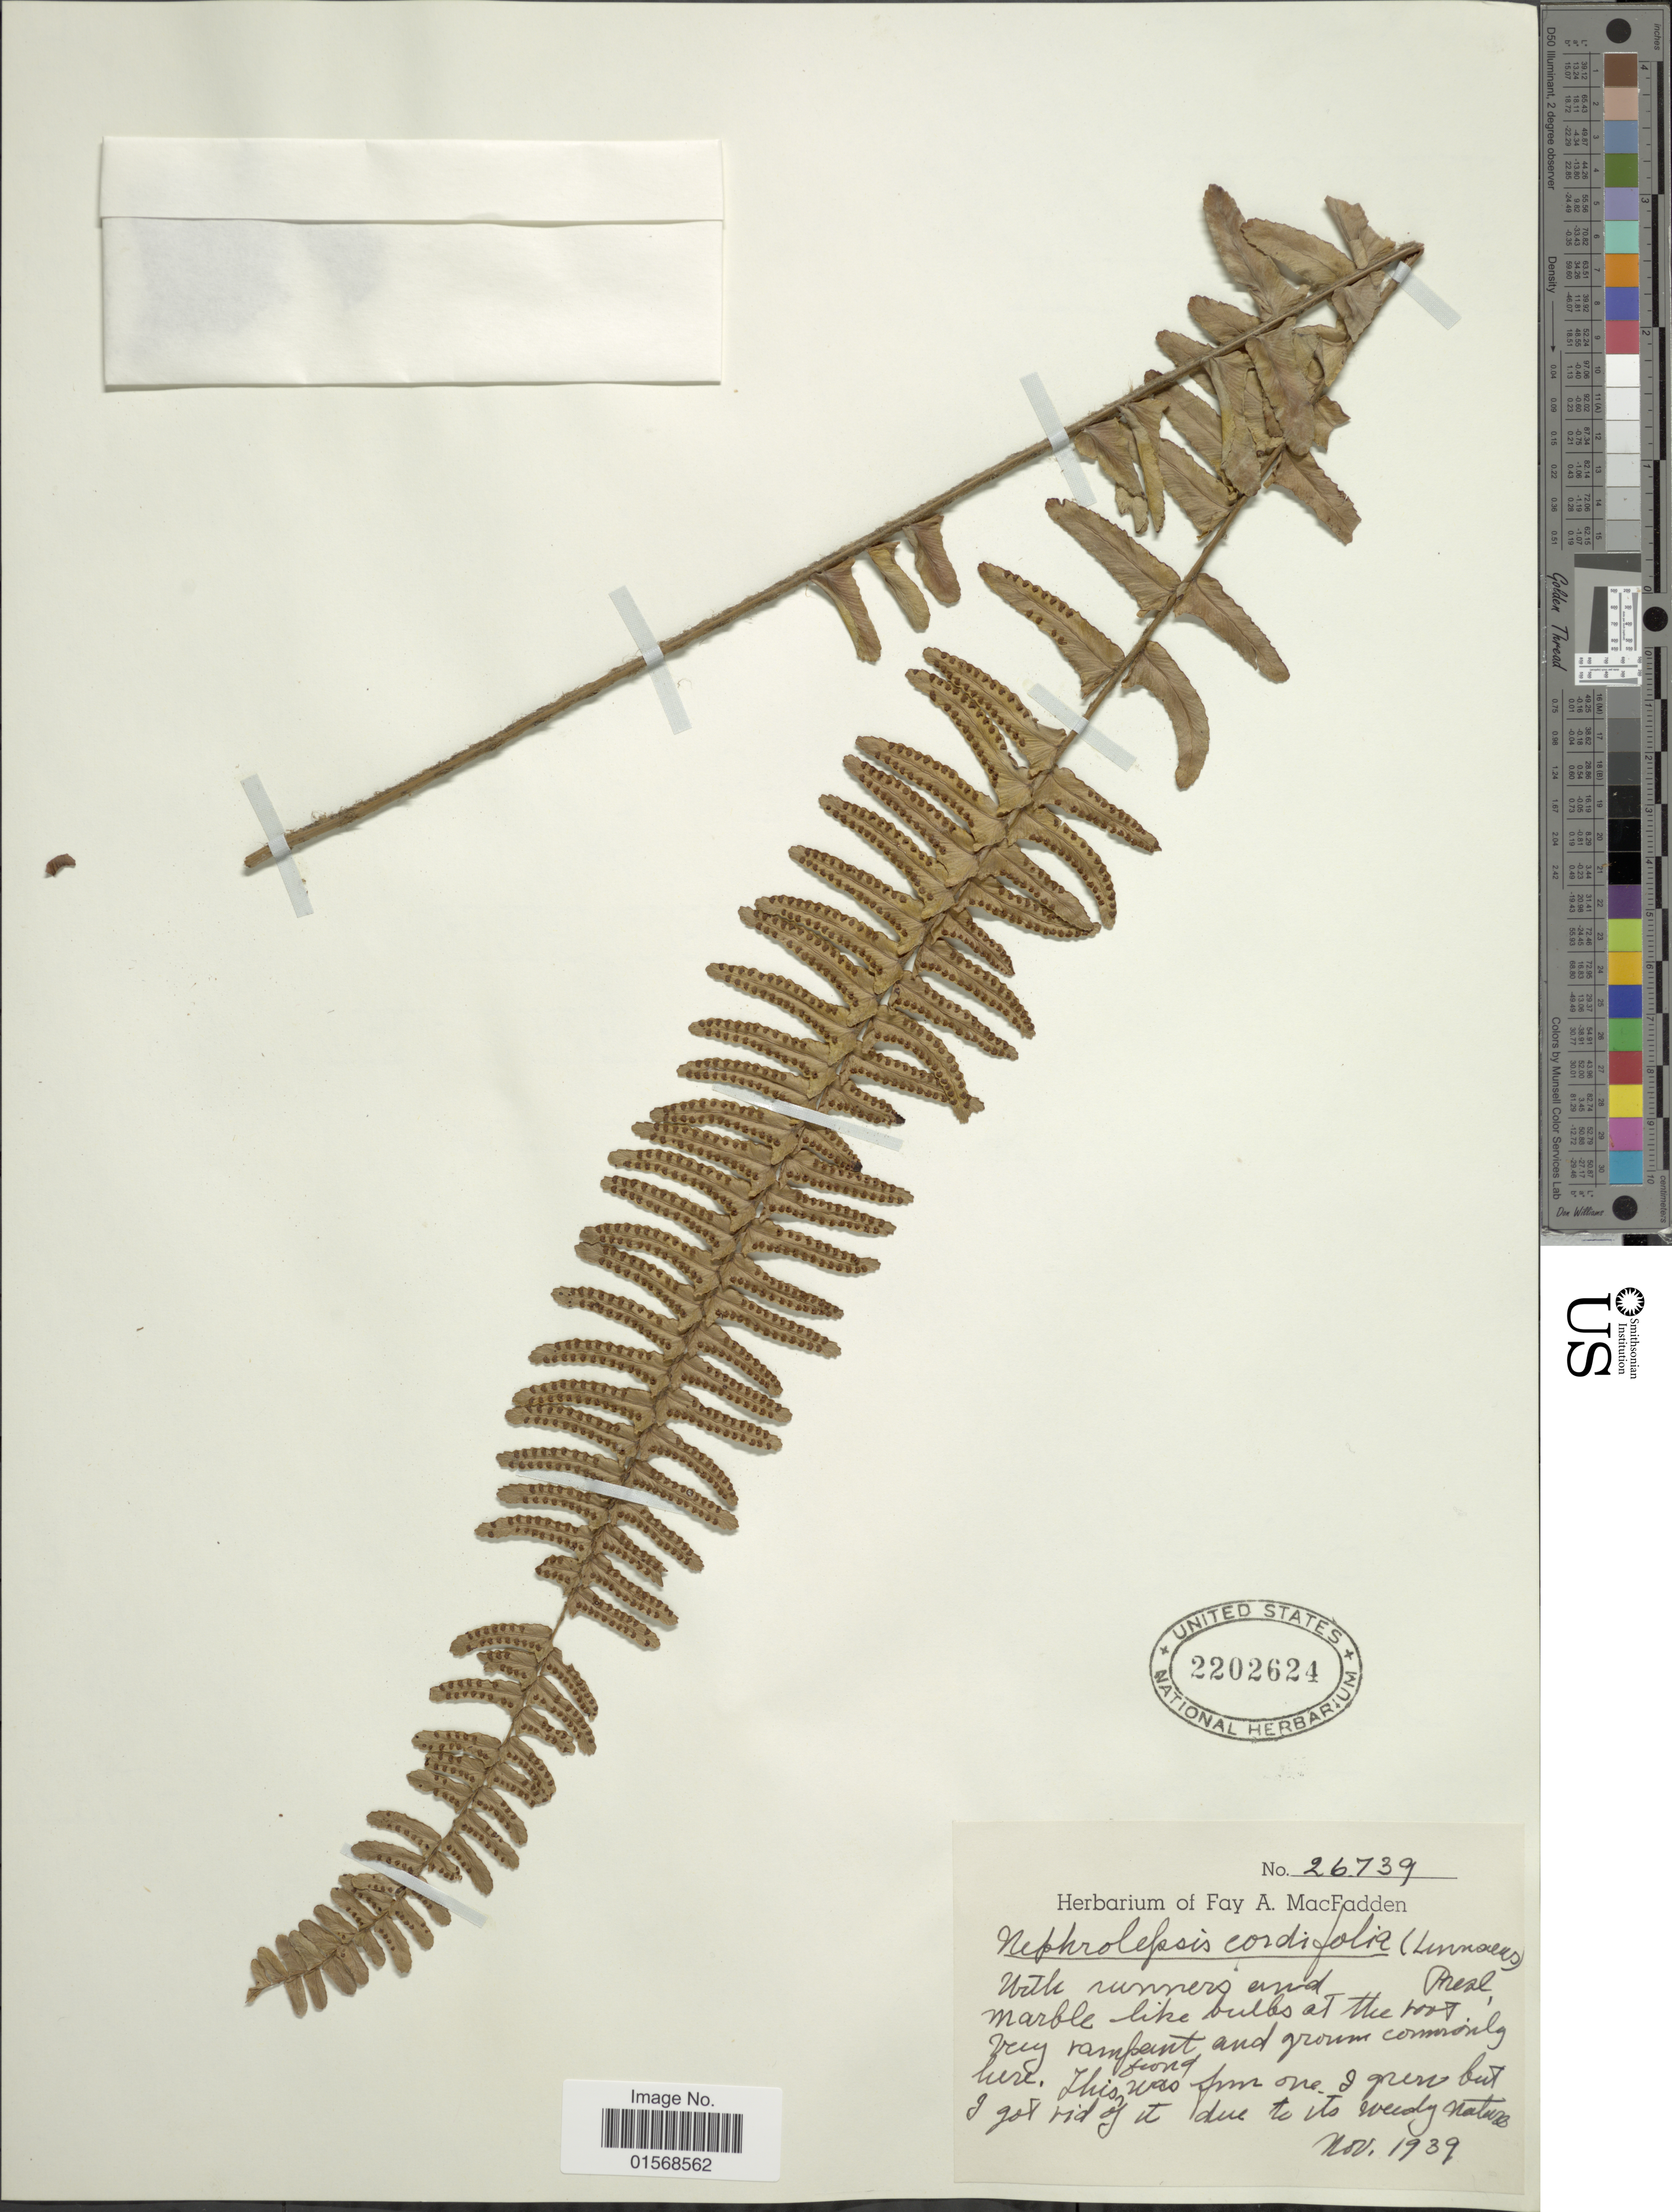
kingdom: Plantae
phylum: Tracheophyta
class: Polypodiopsida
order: Polypodiales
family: Nephrolepidaceae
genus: Nephrolepis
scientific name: Nephrolepis cordifolia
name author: (L.) C. Presl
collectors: ex herb. Fay A. MacFadden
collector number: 26739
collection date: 1939-11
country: United States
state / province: California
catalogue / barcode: US 2202624